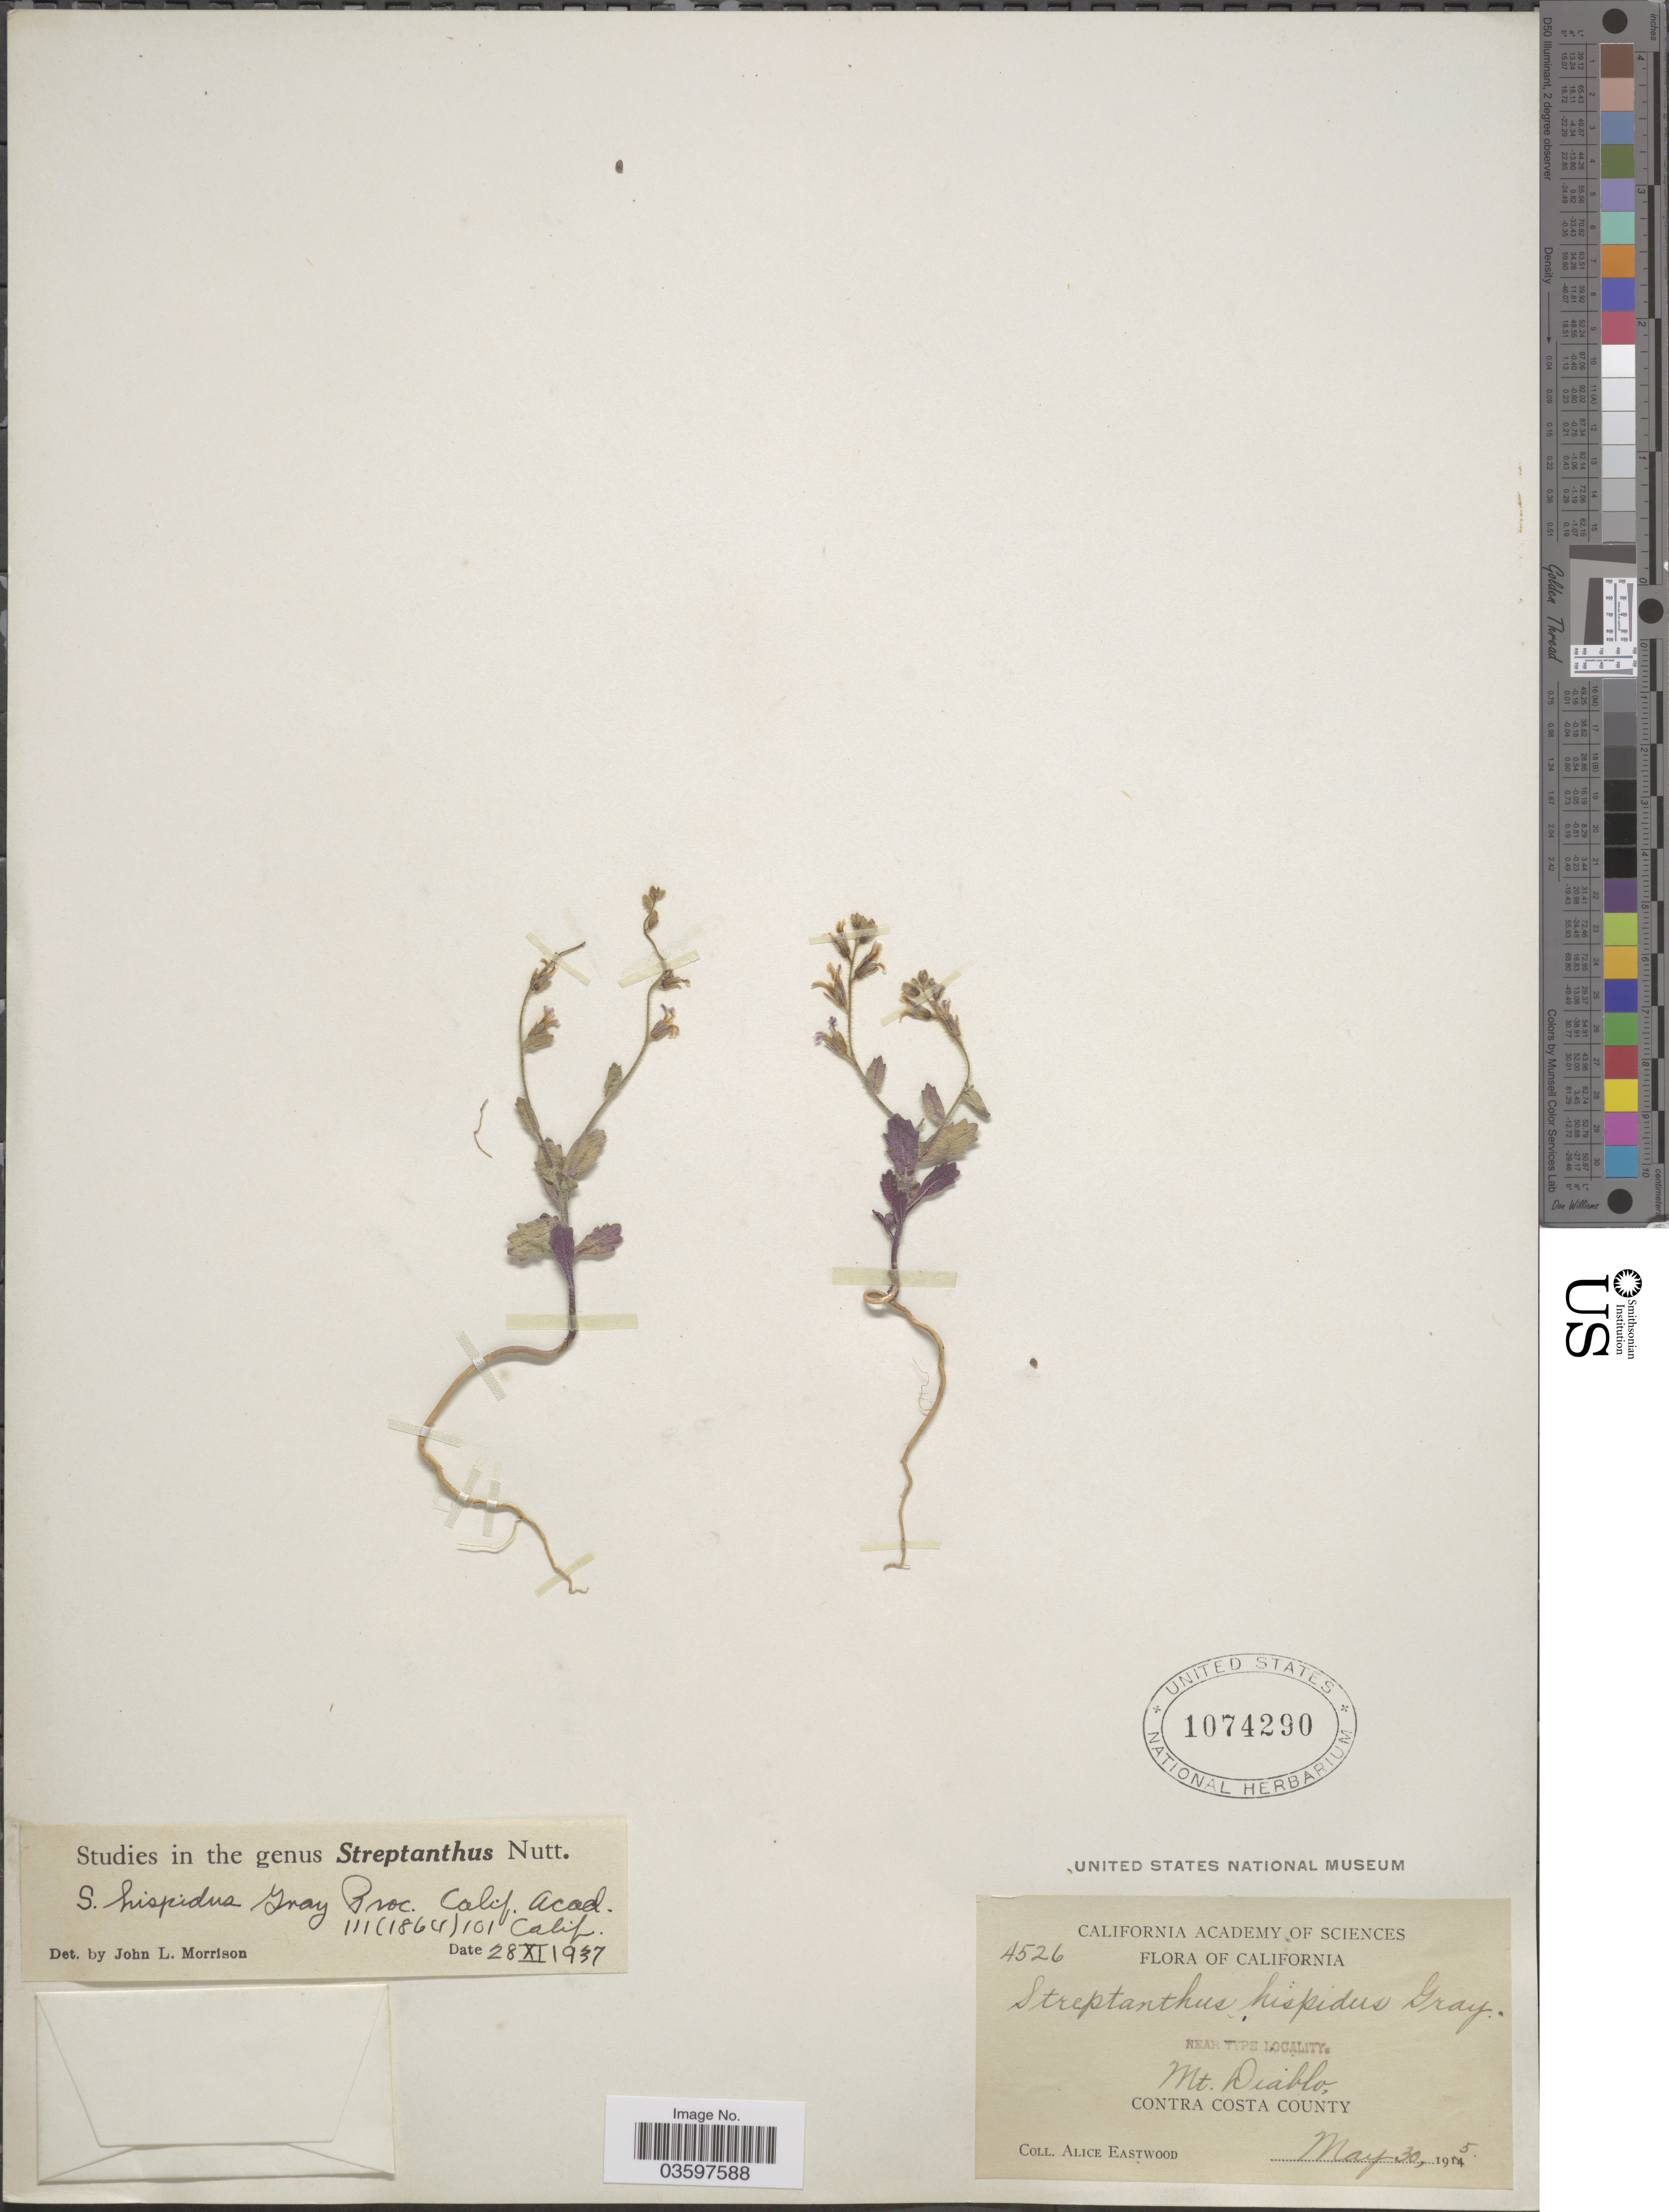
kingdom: Plantae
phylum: Tracheophyta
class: Magnoliopsida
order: Brassicales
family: Brassicaceae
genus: Streptanthus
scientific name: Streptanthus hispidus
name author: A. Gray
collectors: A. Eastwood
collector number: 4526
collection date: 1915-05-30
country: United States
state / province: California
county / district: Contra Costa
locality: Near Type Locality. Mt. Diablo, Contra Costa County.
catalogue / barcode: US 1074290